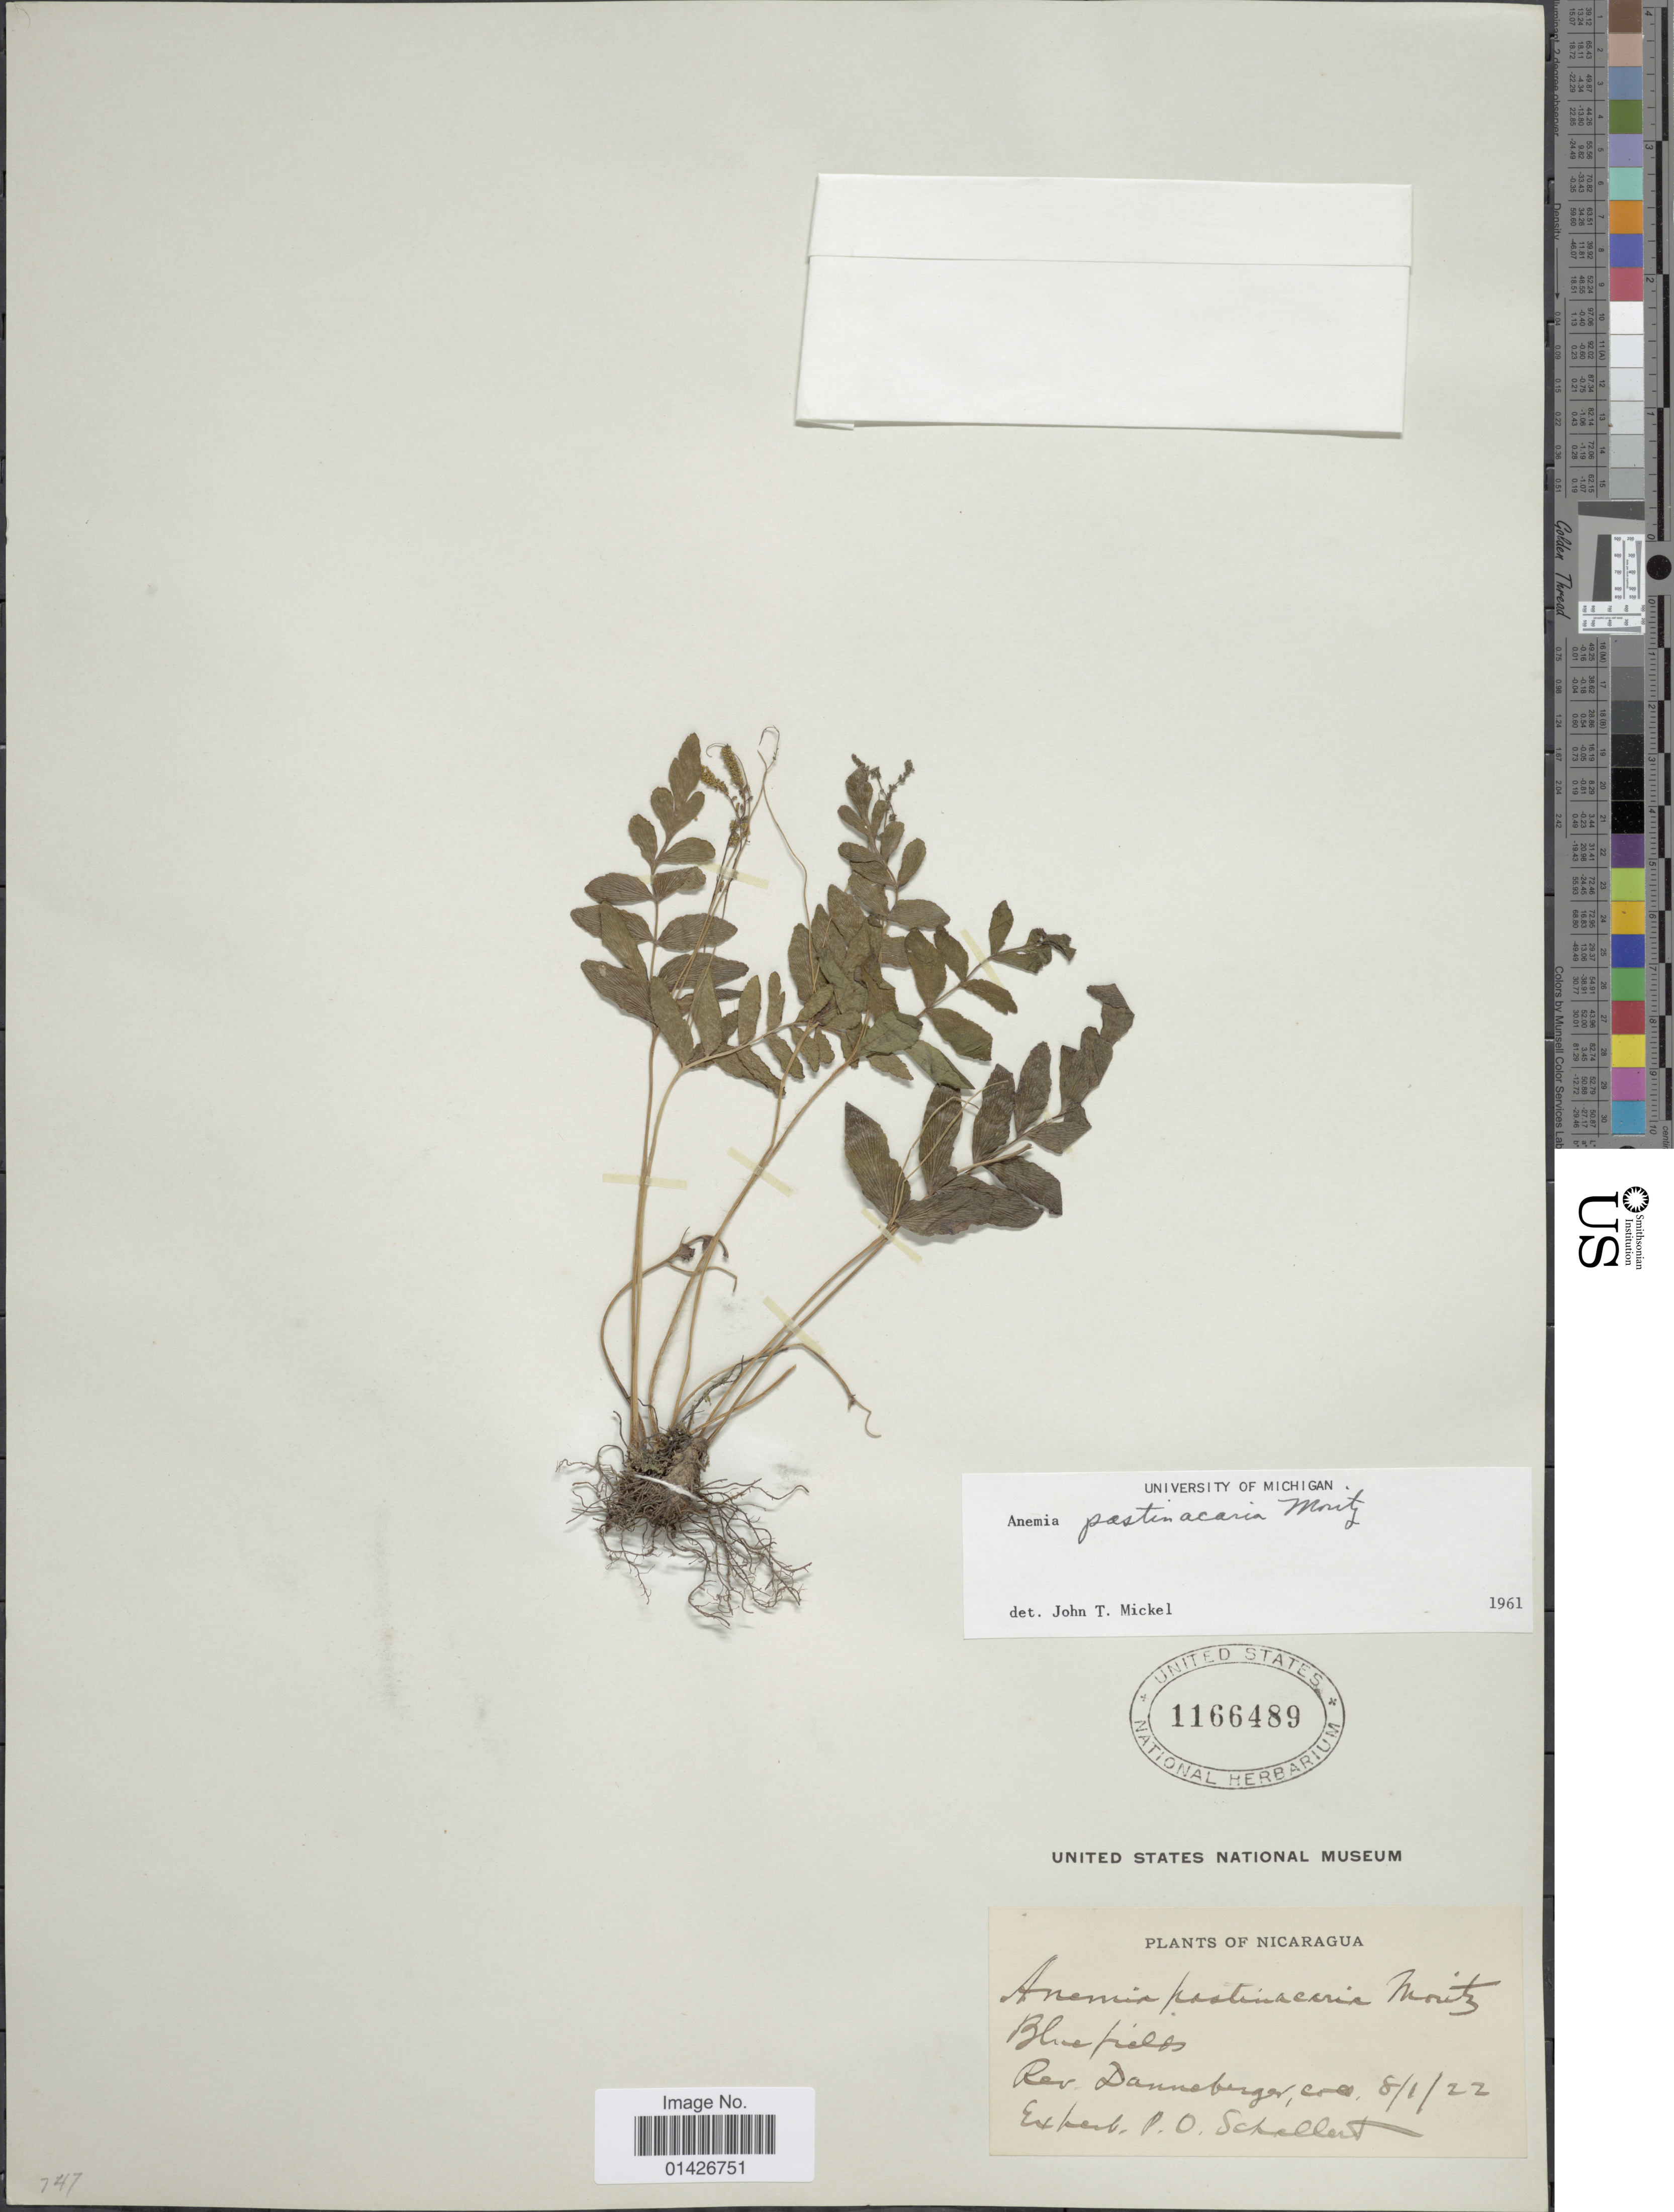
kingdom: Plantae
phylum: Tracheophyta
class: Polypodiopsida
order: Schizaeales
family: Anemiaceae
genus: Anemia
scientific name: Anemia pastinacaria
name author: Moritz ex Prantl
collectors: Danneberger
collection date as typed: Transcribed d/m/y: 8/1/22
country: Nicaragua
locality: Blue fields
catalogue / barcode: US 1166489